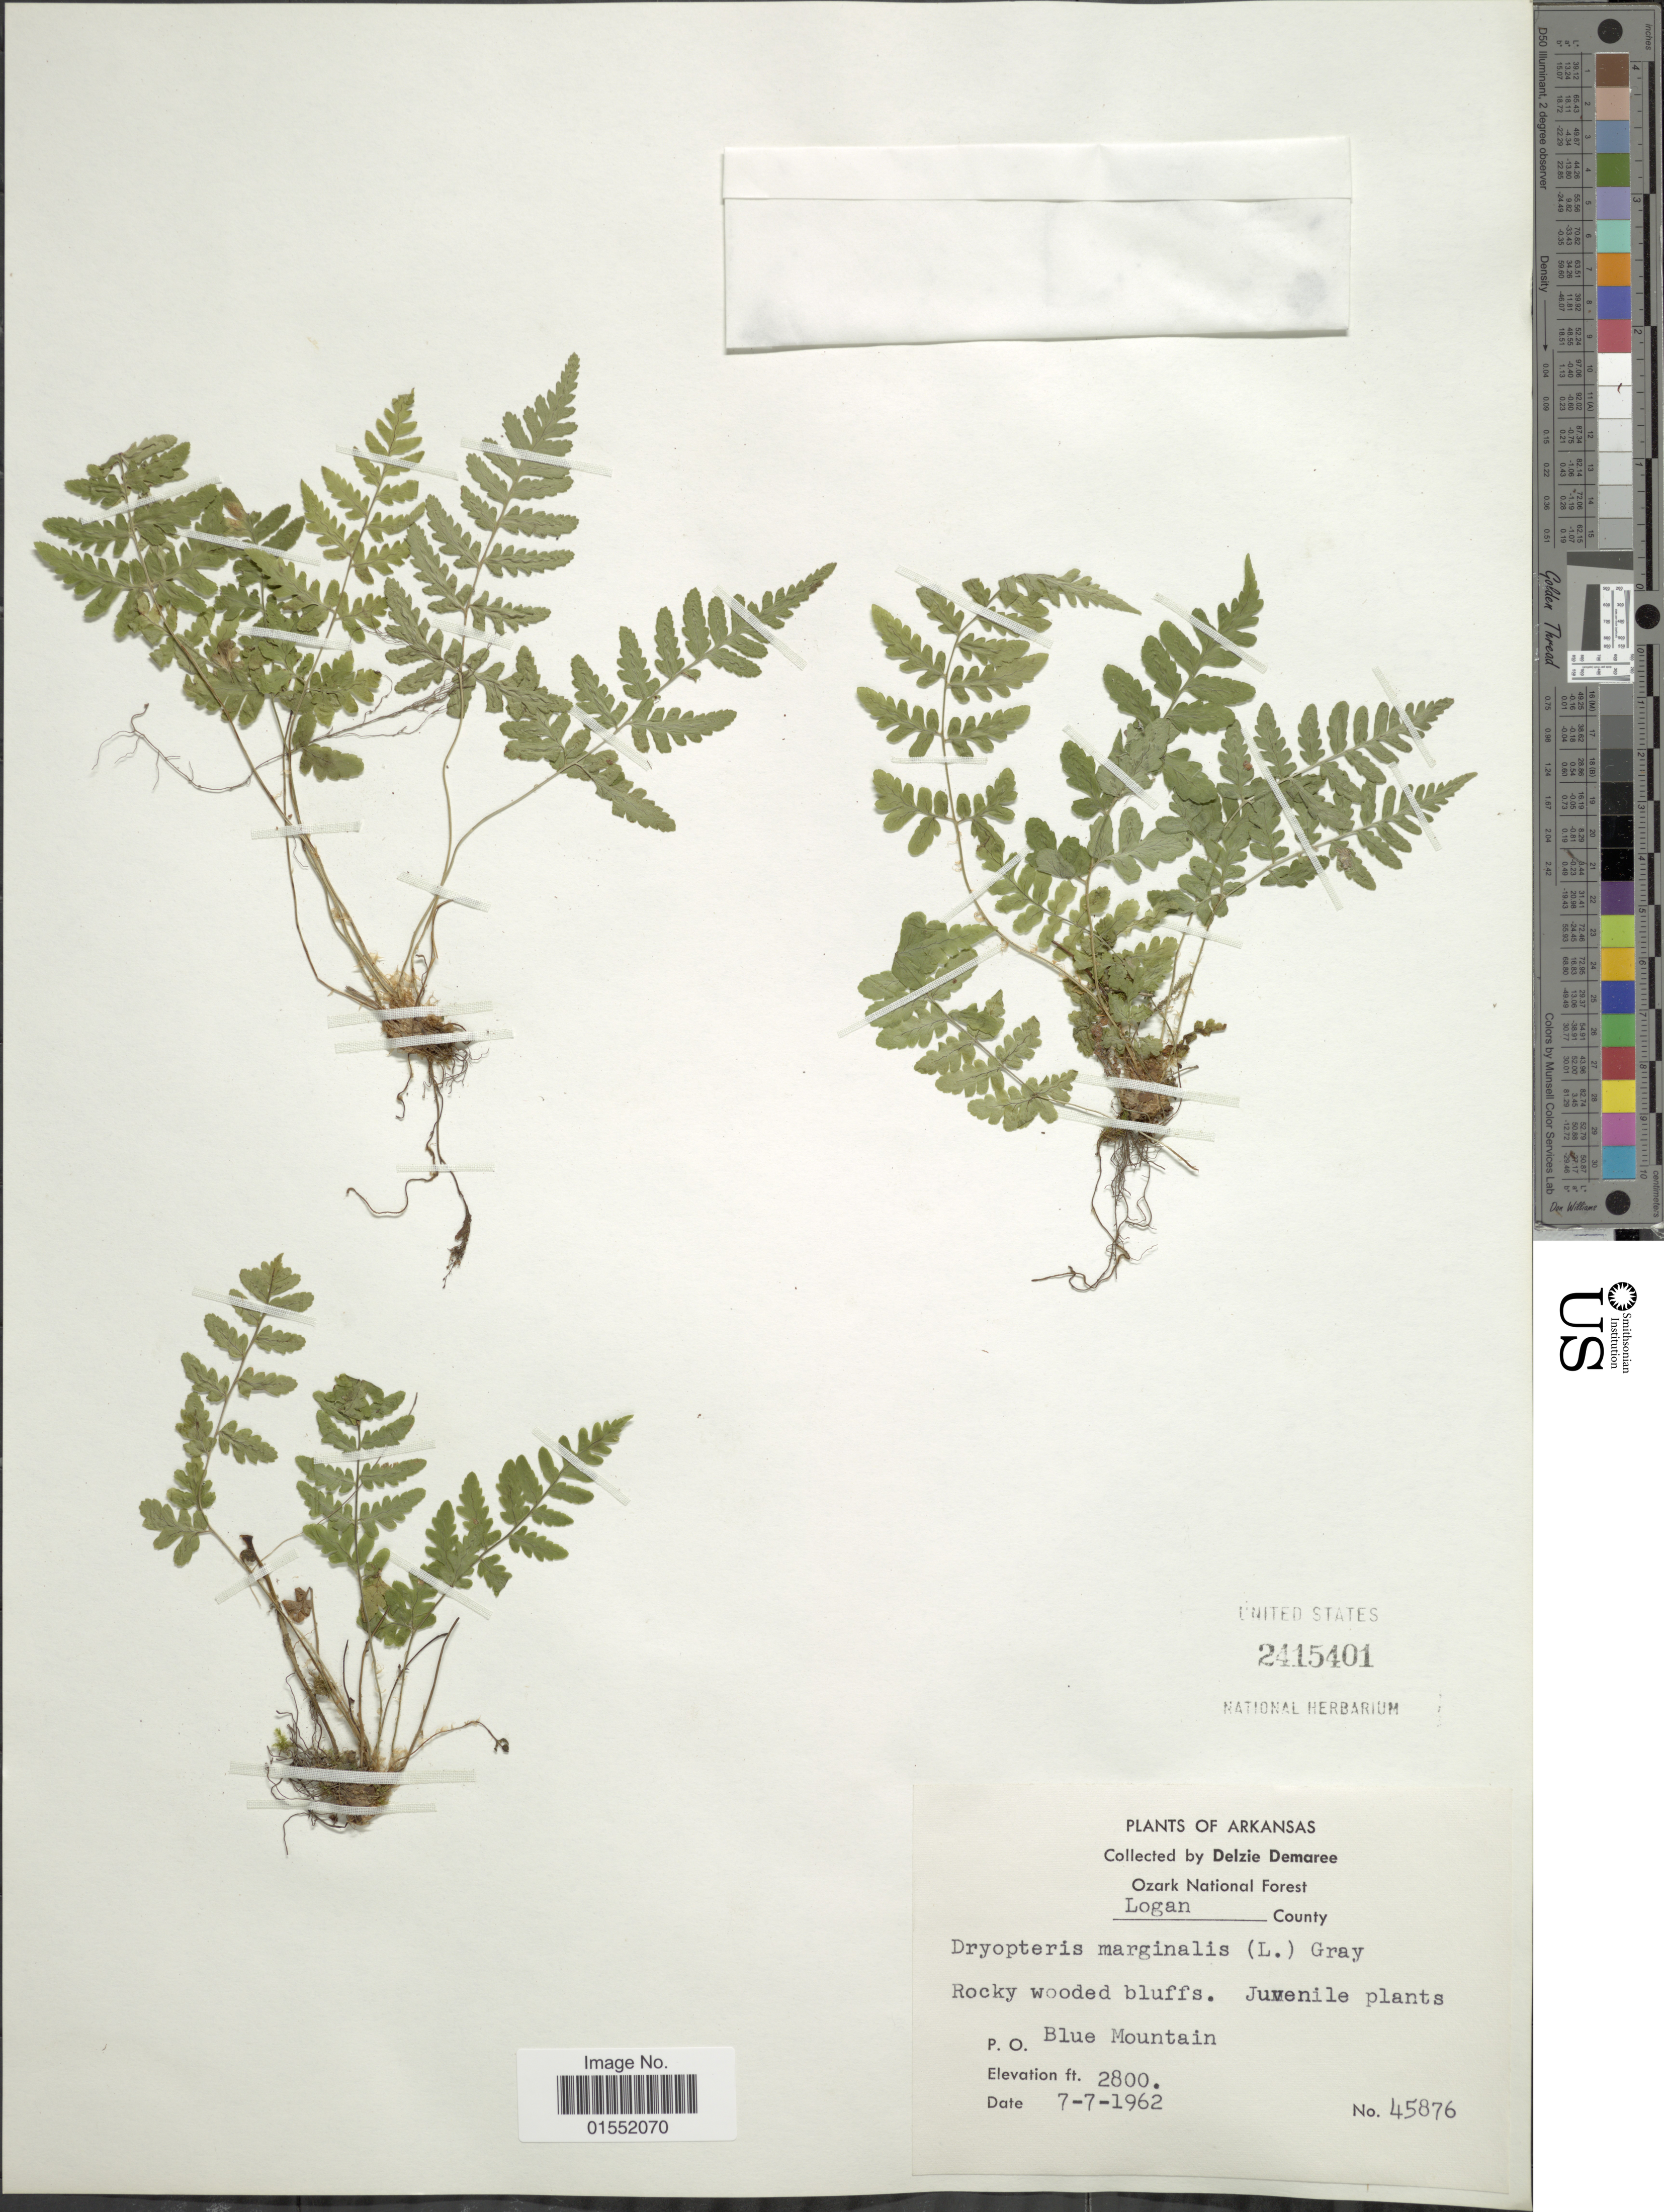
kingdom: Plantae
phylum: Tracheophyta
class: Polypodiopsida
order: Polypodiales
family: Dryopteridaceae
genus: Dryopteris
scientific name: Dryopteris marginalis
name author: (L.) A. Gray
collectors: D. Demaree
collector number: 45876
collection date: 1962-07-07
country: United States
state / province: Arkansas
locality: Ozark National Forest, Logan County, P. O. Blue Mountain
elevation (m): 853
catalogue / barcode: US 2415401